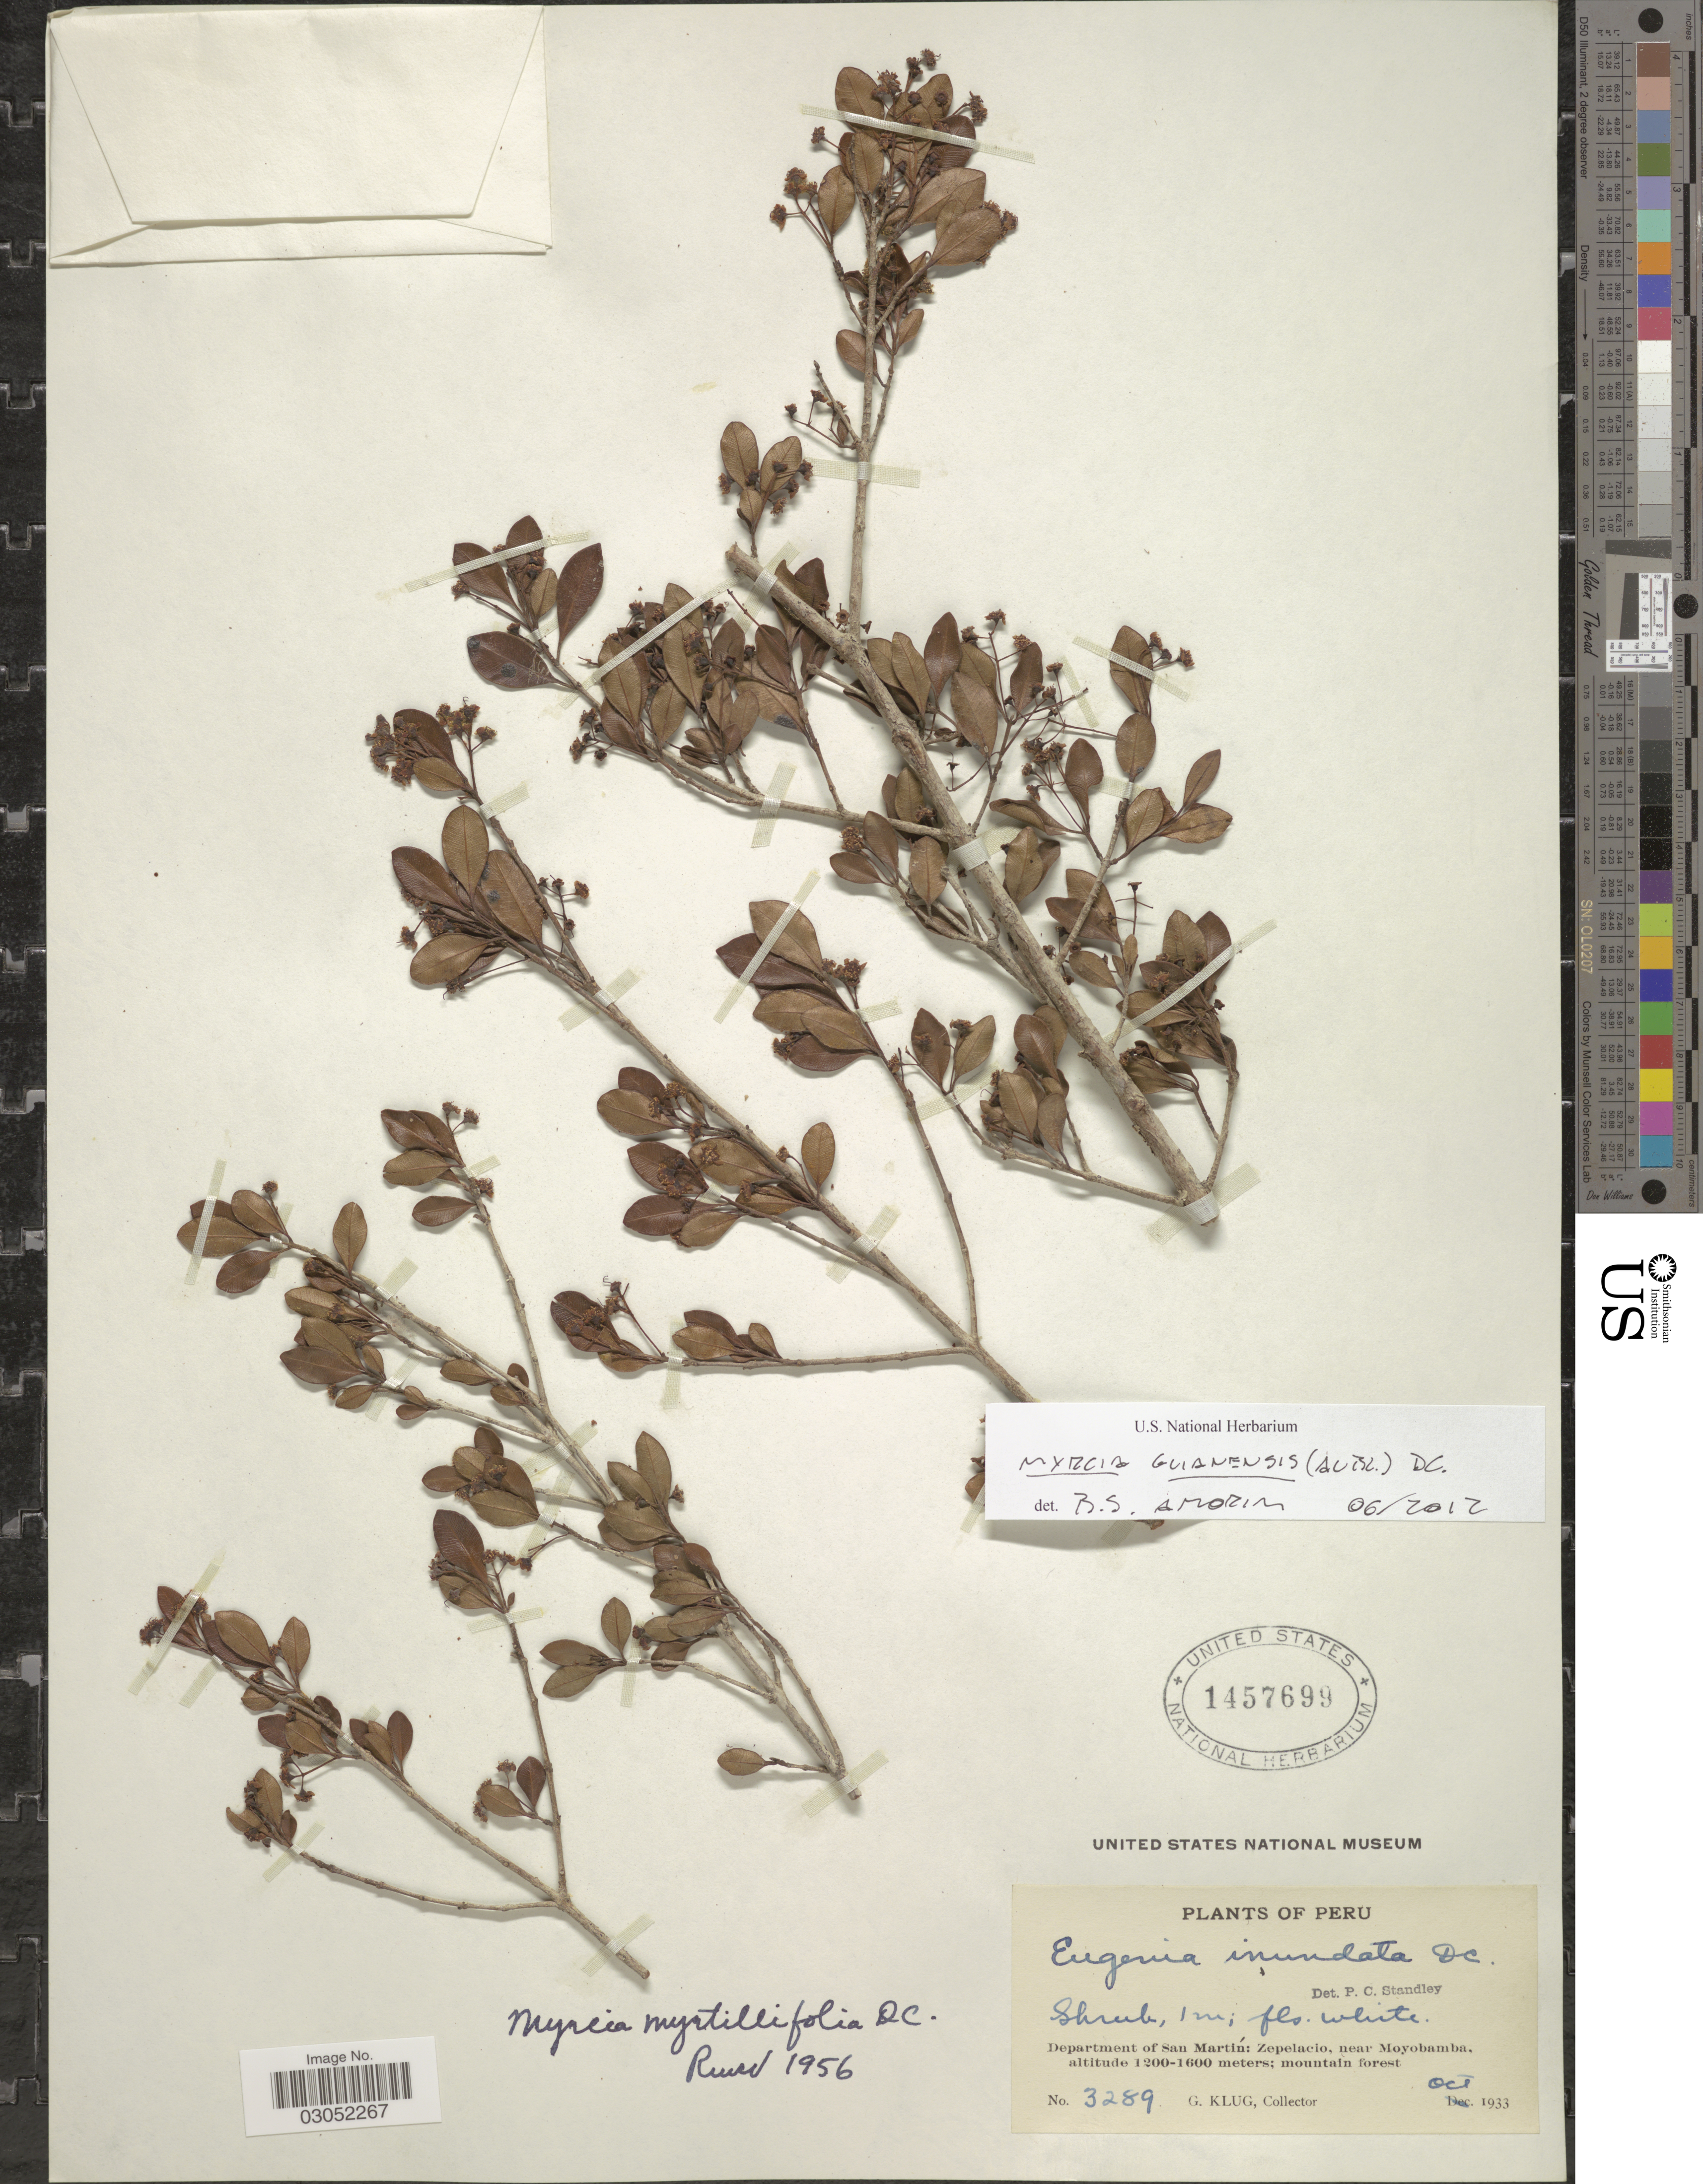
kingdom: Plantae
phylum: Tracheophyta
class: Magnoliopsida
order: Myrtales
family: Myrtaceae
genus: Myrcia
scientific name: Myrcia guianensis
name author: (Aubl.) DC.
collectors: G. Klug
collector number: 3289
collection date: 1933-10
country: Peru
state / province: San Martín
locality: Department of San Martín: Zepelacio, near Moyobamba.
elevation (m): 1200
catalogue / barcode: US 1457699